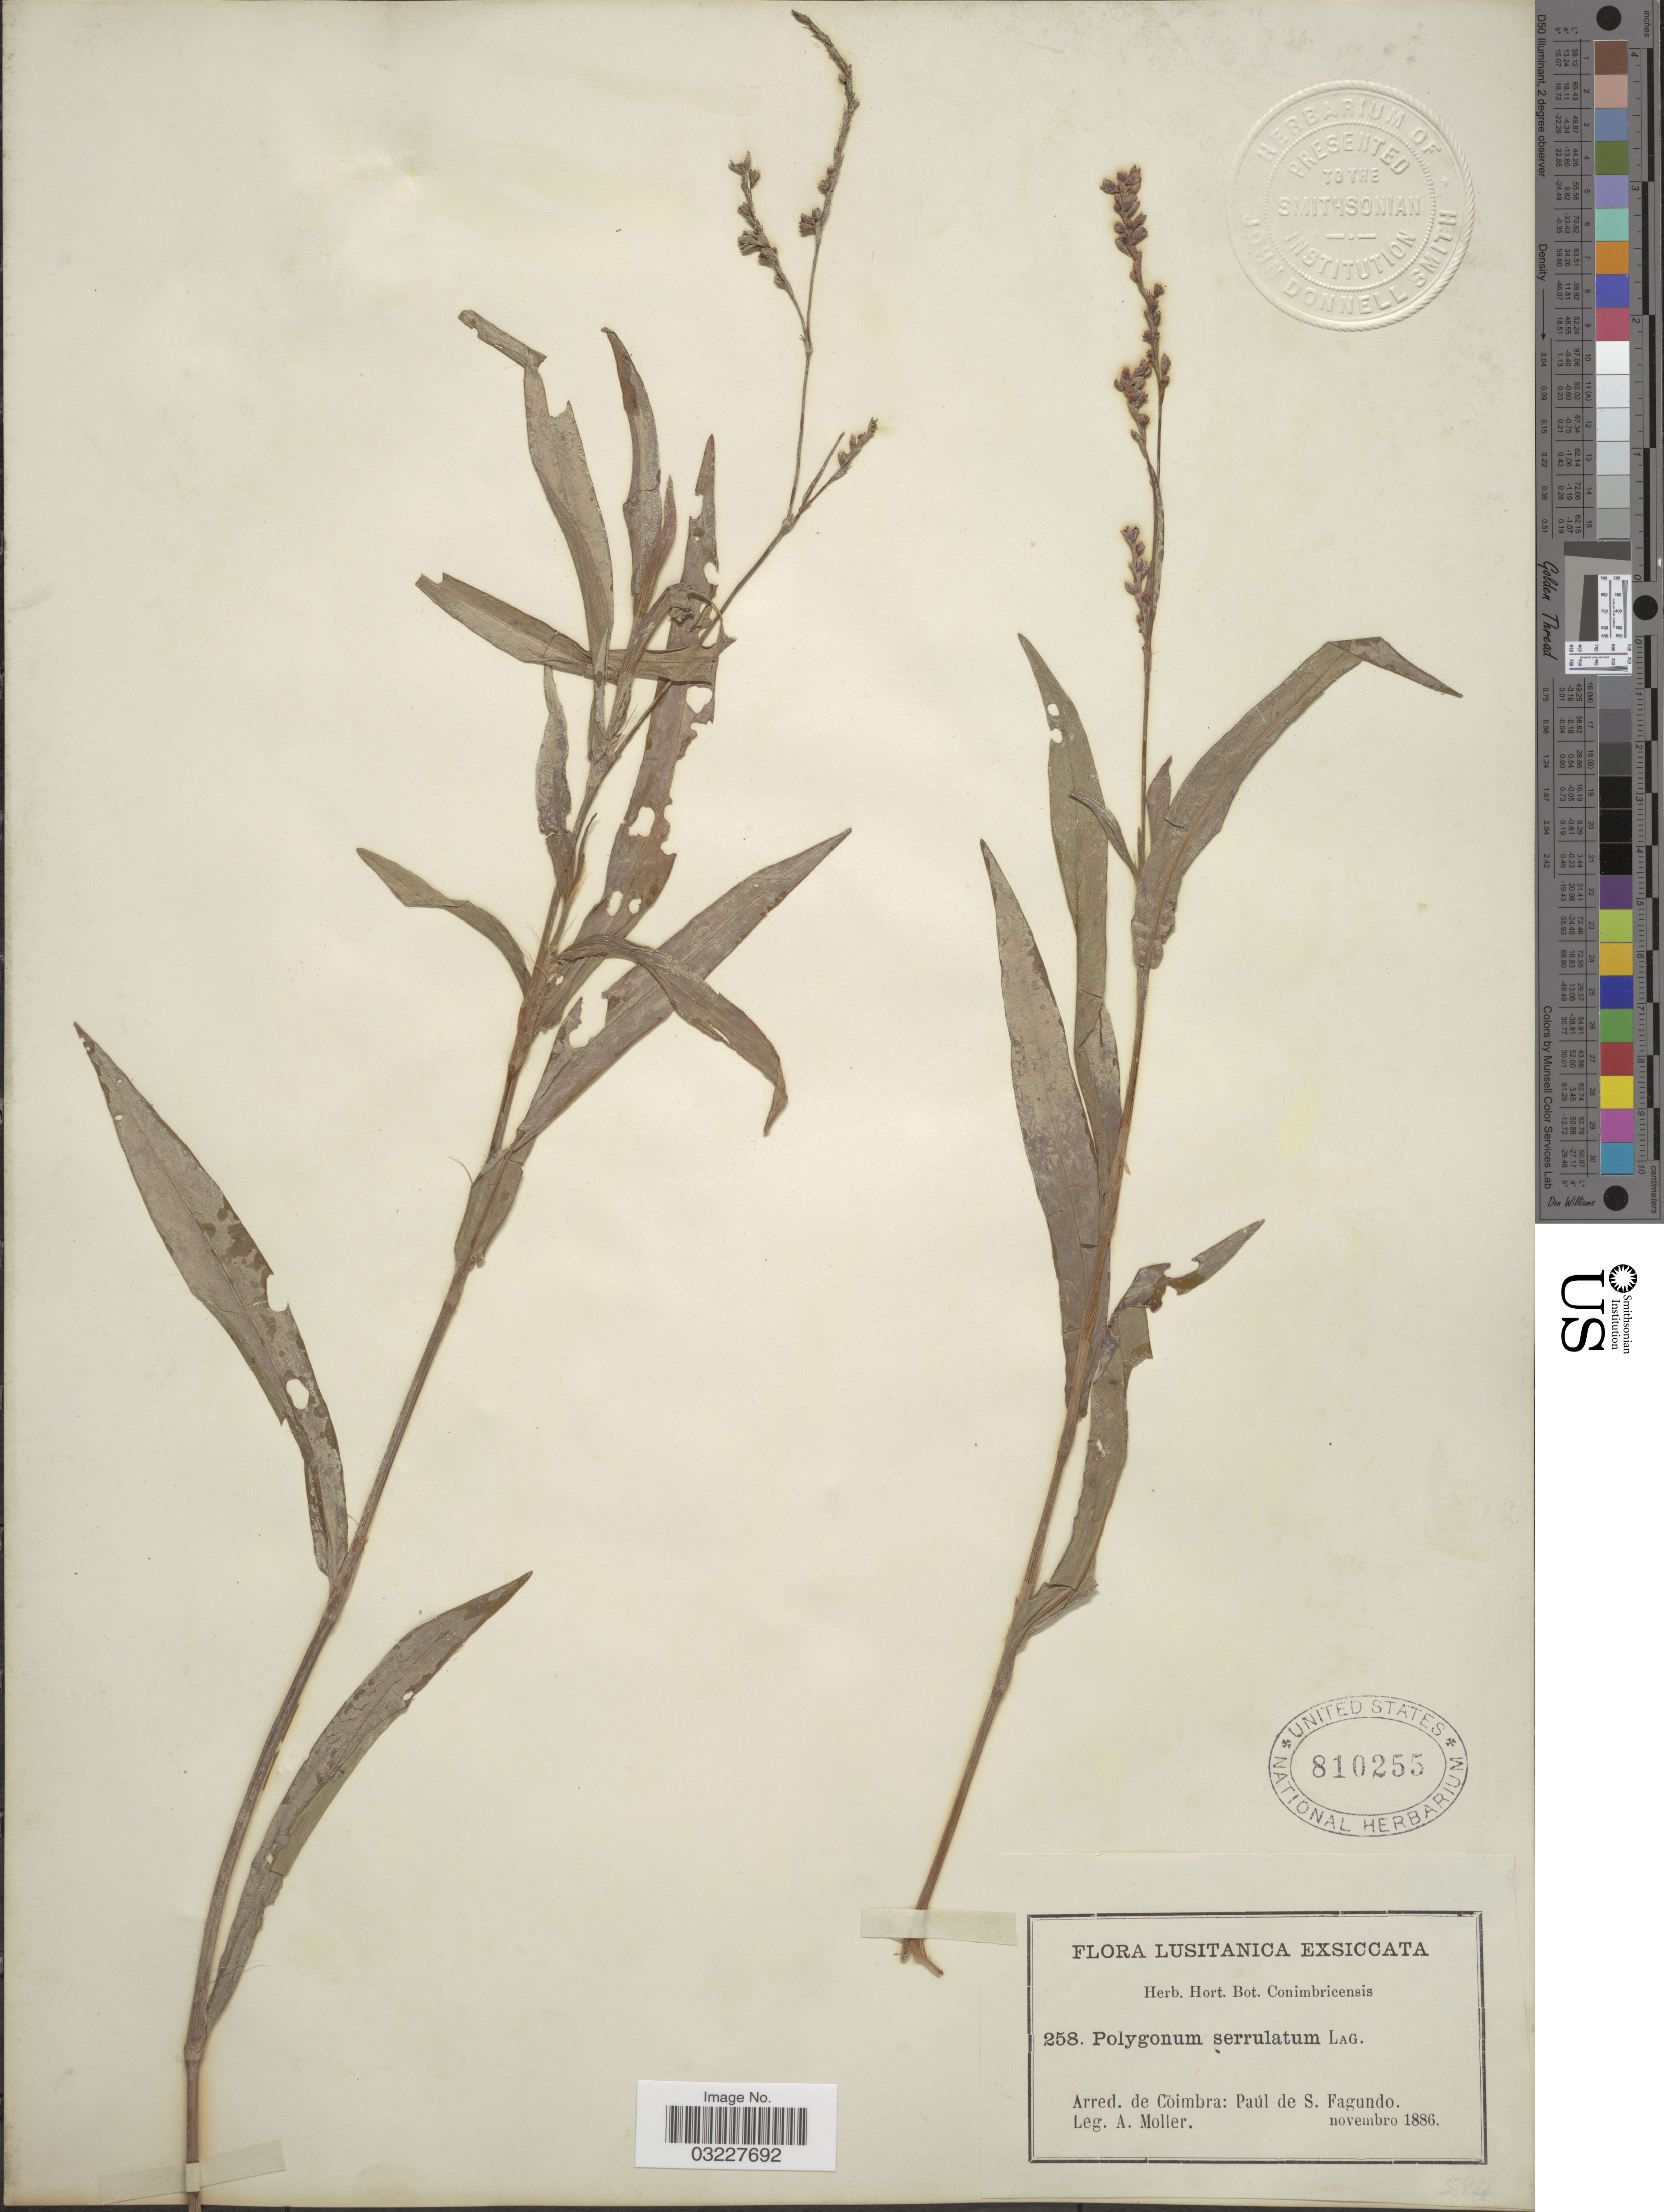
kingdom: Plantae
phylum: Tracheophyta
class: Magnoliopsida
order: Caryophyllales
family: Polygonaceae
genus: Polygonum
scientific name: Polygonum serrulatum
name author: Lag.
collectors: A. Moller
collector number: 258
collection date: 1886-11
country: Portugal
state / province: Coimbra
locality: Lusitanica. Arred. de Coimbra: Paúl de S. Fagundo.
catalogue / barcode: US 810255